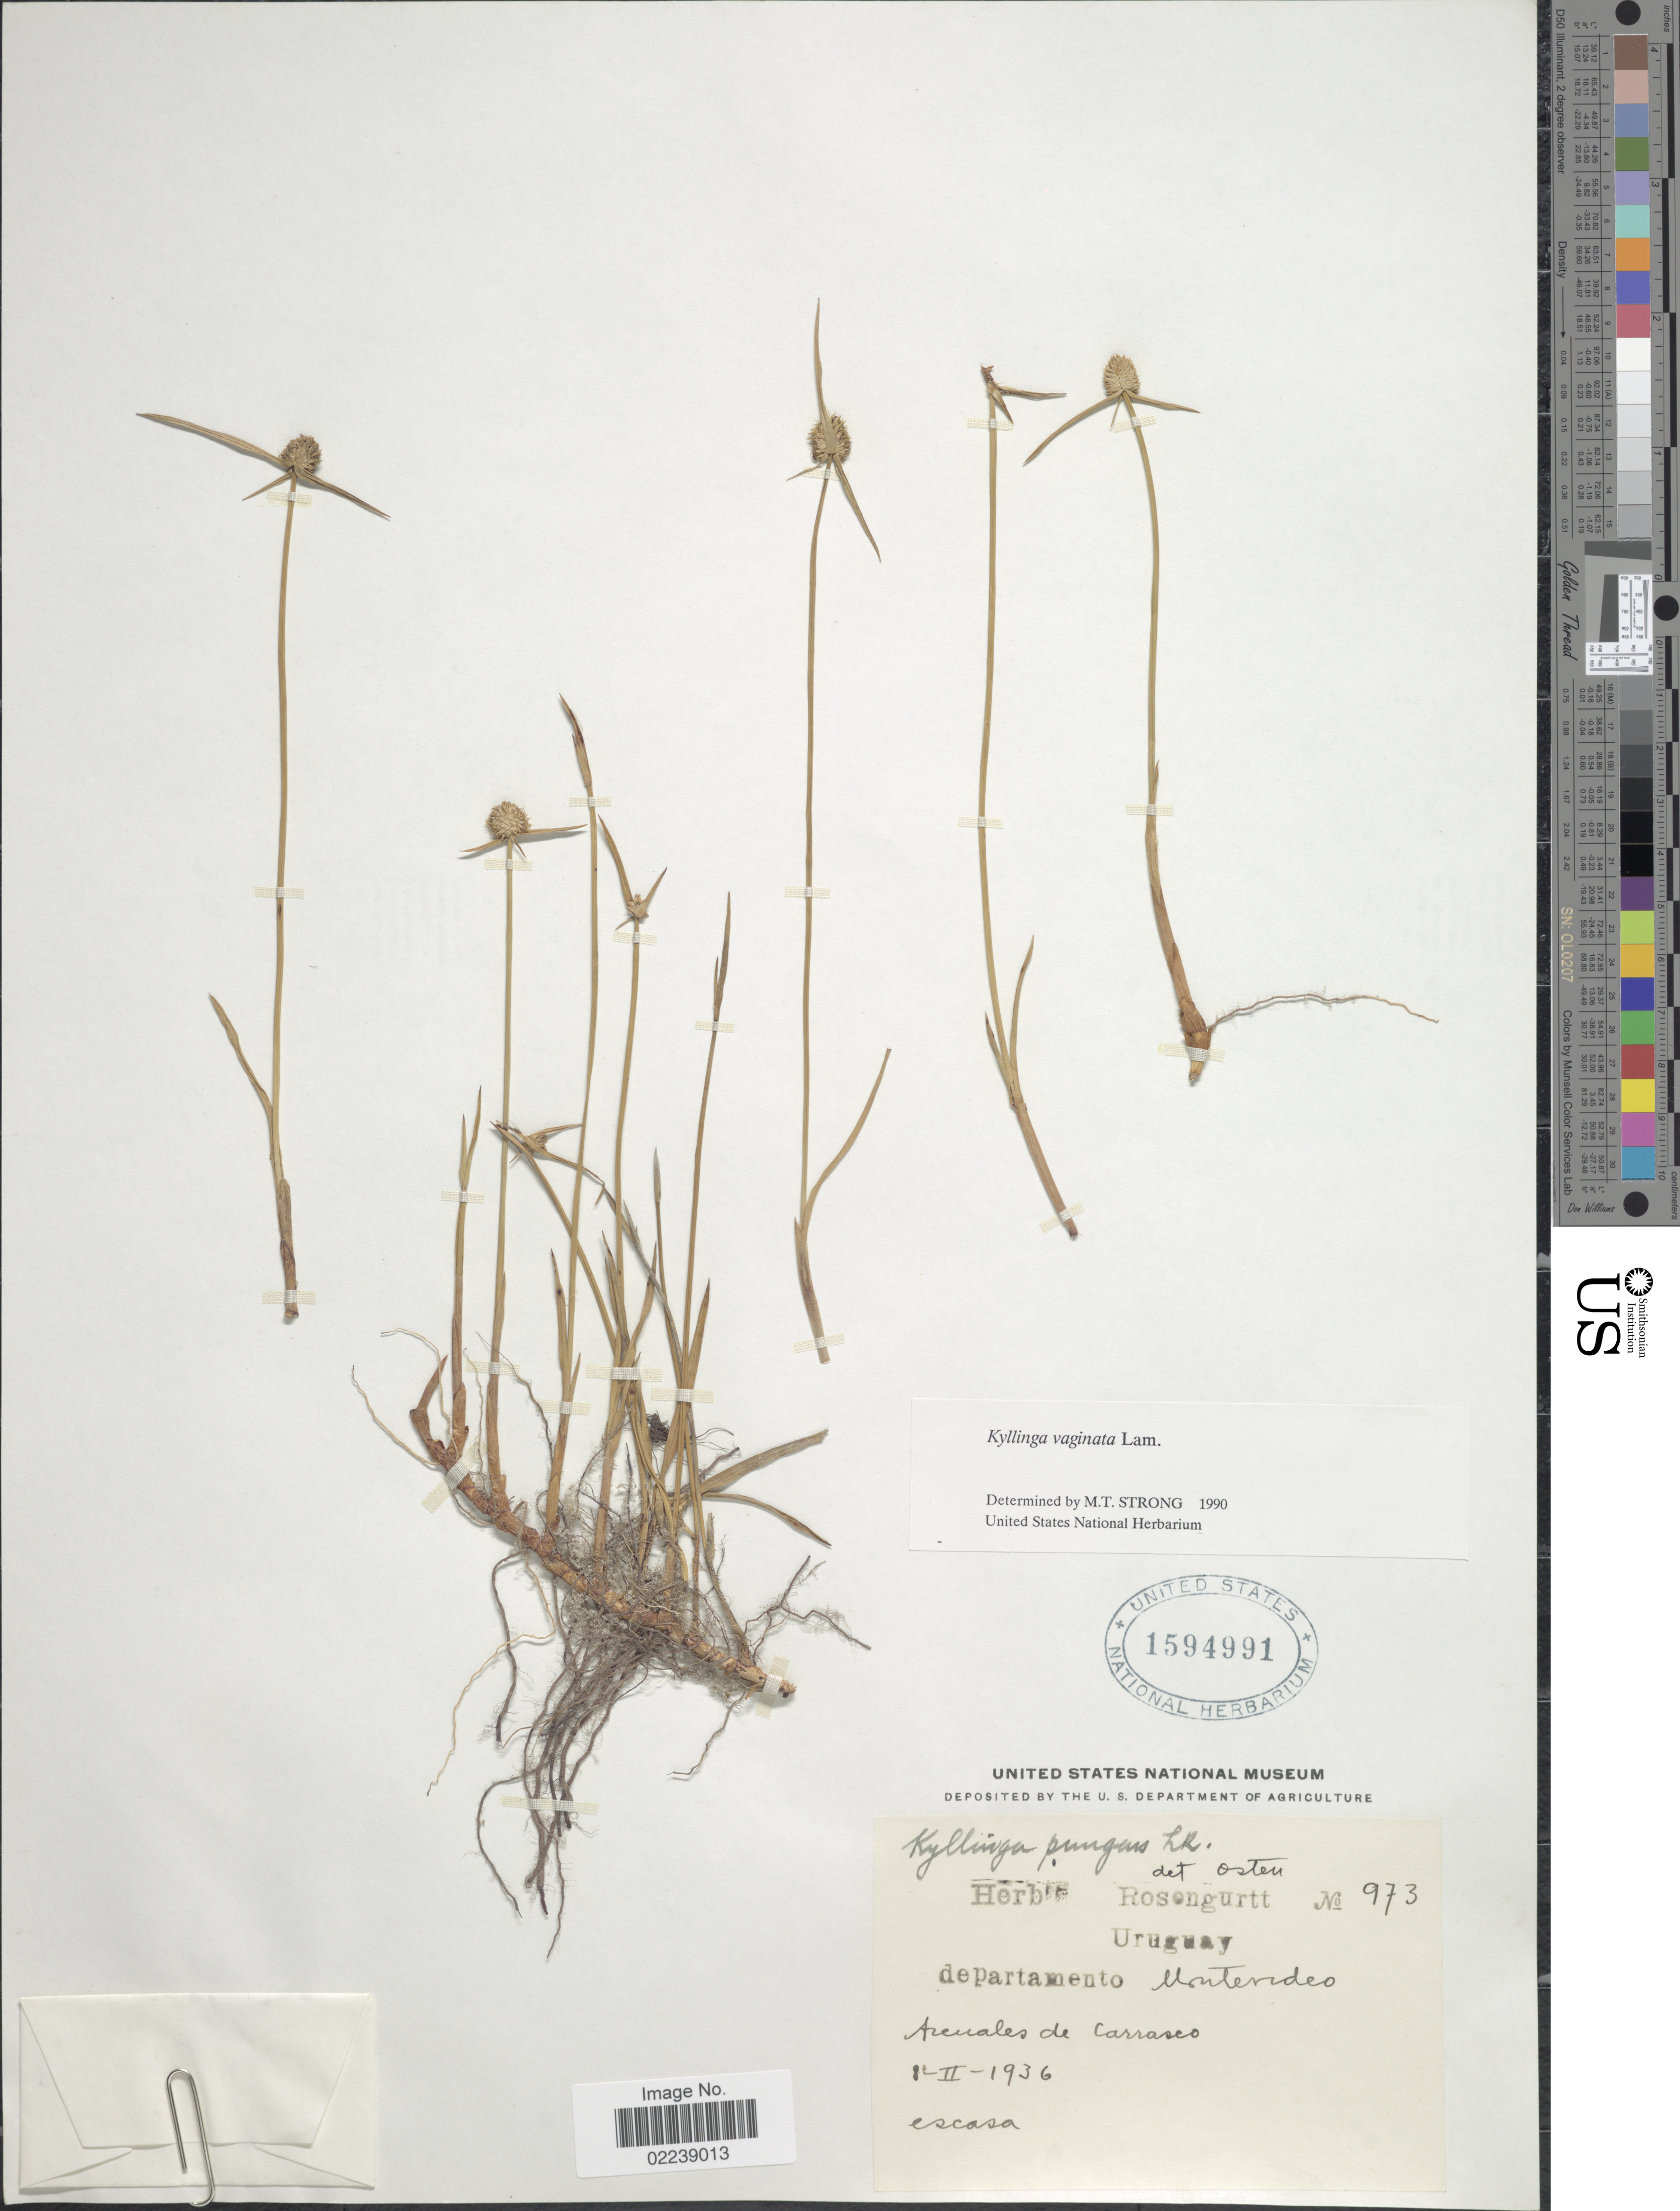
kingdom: Plantae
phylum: Tracheophyta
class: Liliopsida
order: Poales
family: Cyperaceae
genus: Cyperus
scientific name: Cyperus obtusatus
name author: (J. Presl & C. Presl) Mattf. & Kük.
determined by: Strong, M. T., (US), Smithsonian Institution - National Museum of Natural History (UNITED STATES)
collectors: ex herb. Rosengurtt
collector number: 973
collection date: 1936-02-08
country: Uruguay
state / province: Montevideo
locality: Arenales de Carrasco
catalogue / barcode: US 1594991